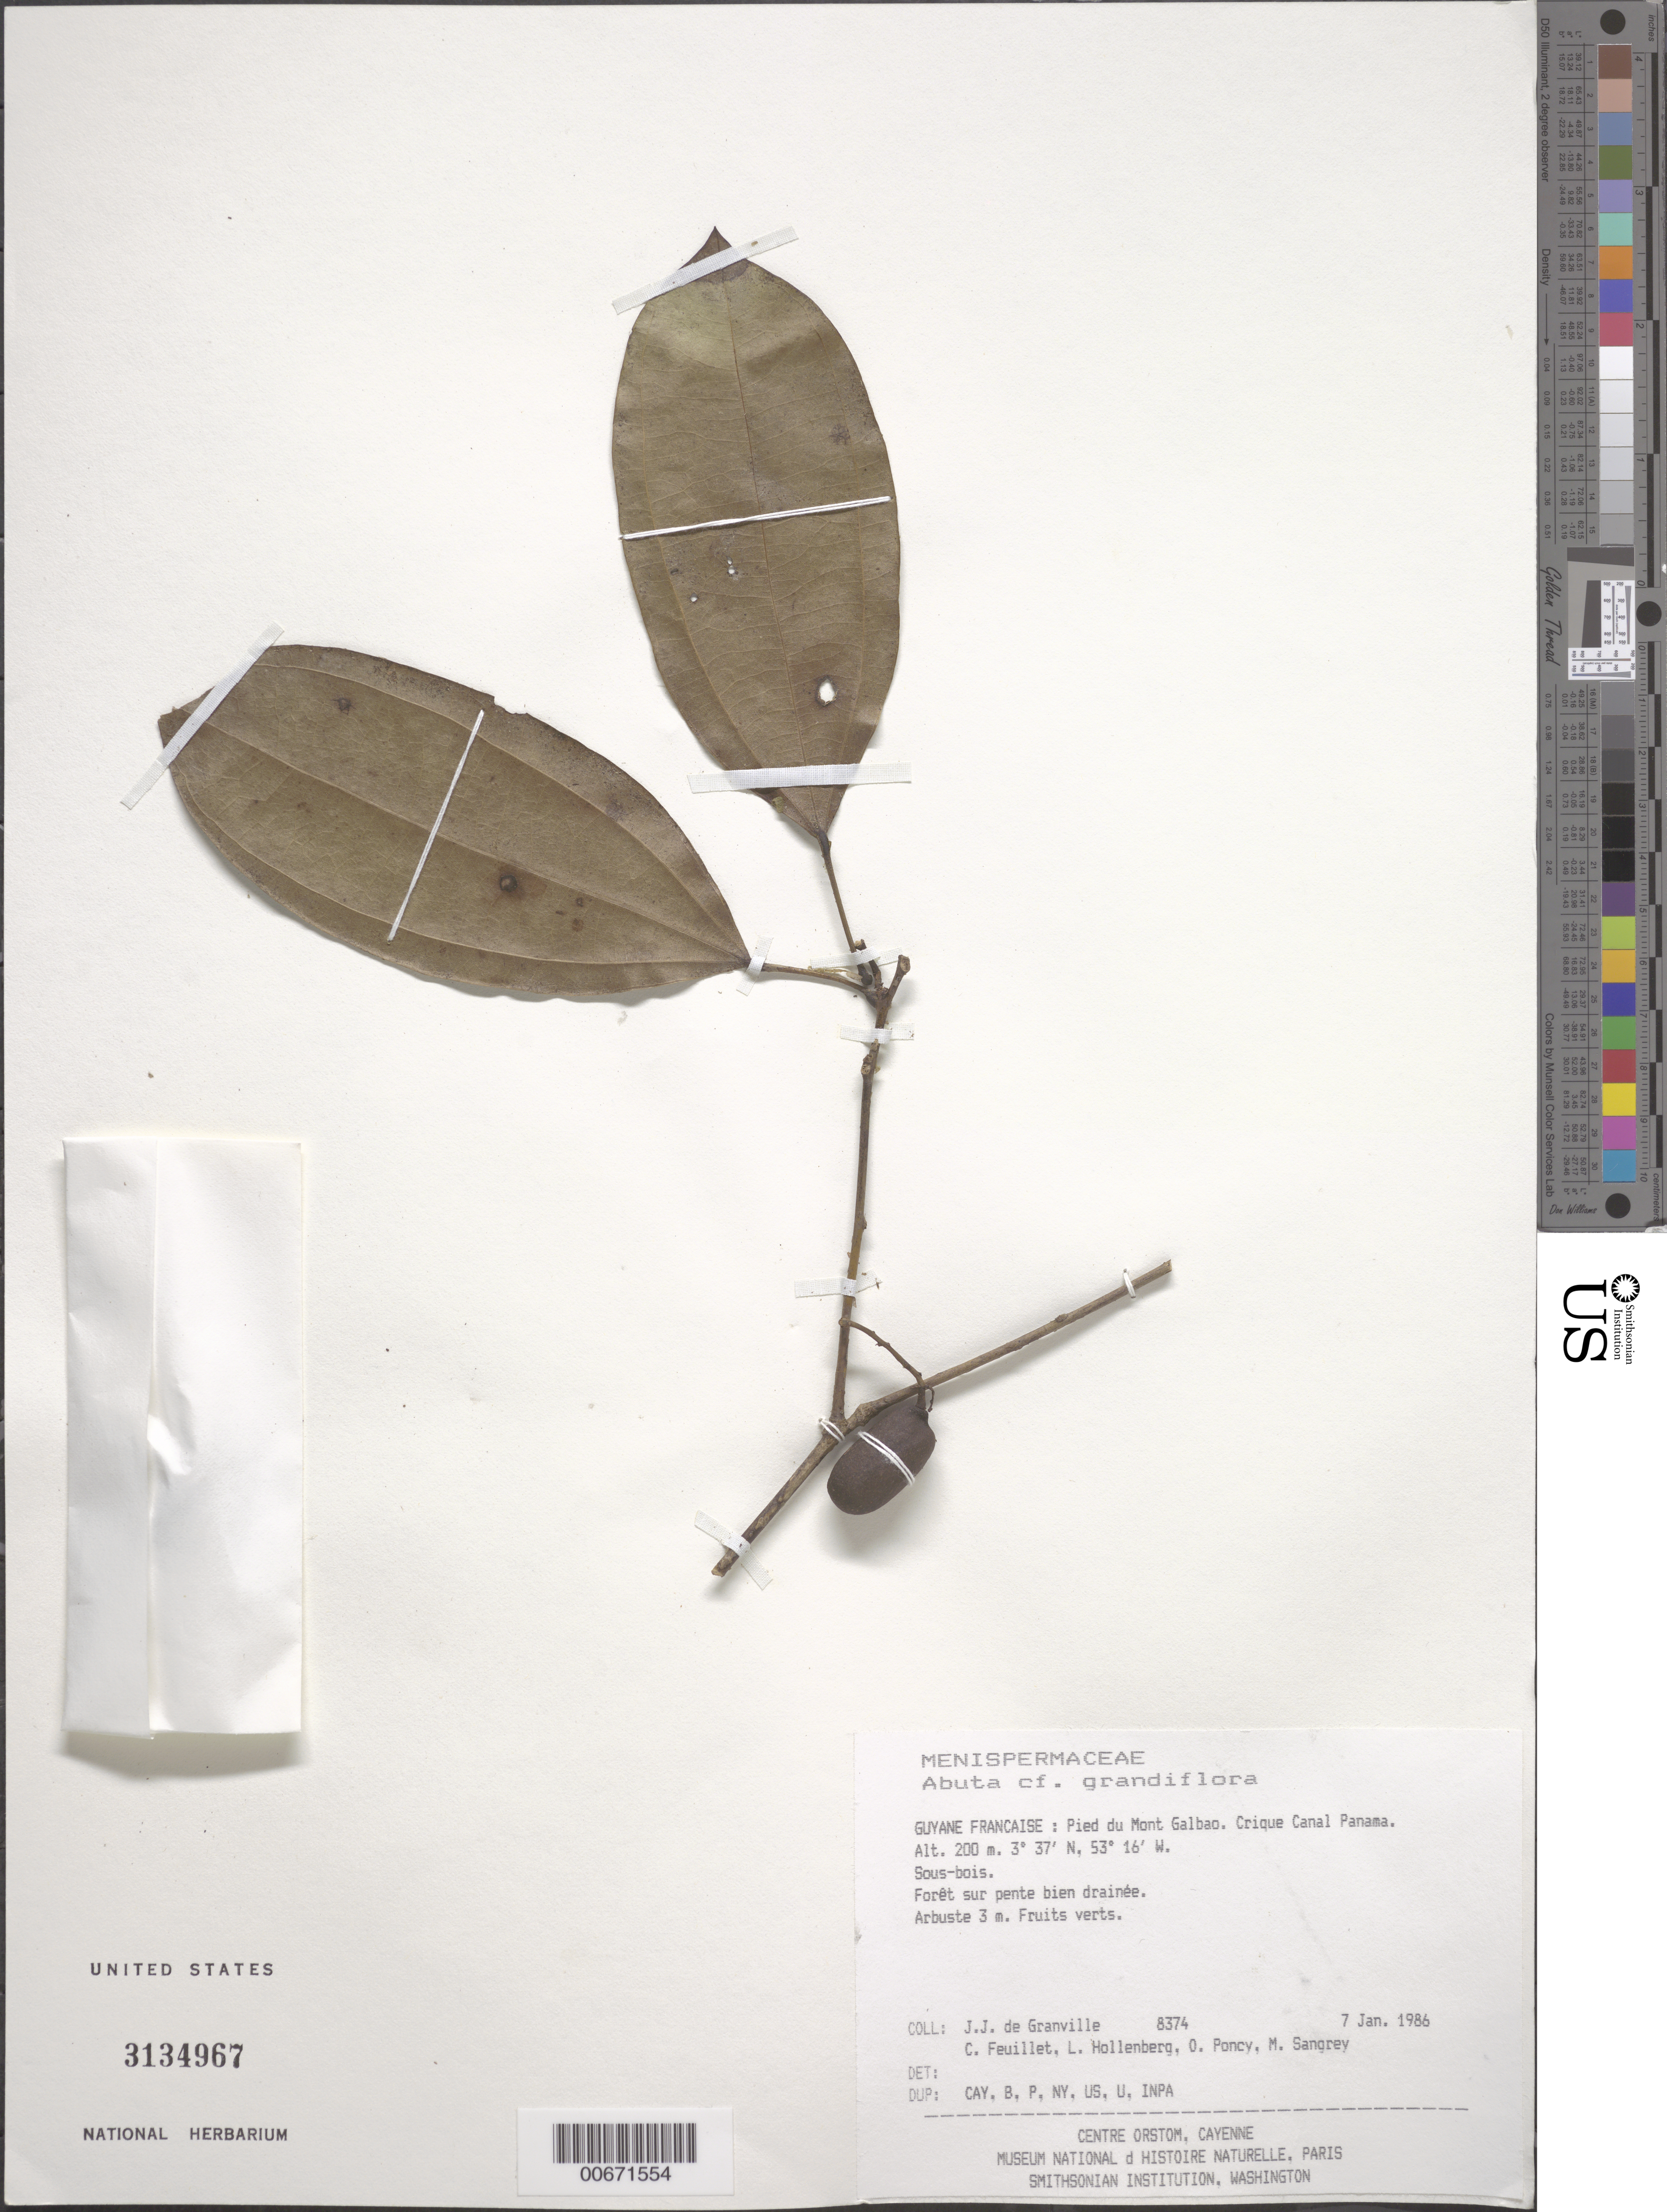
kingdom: Plantae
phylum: Tracheophyta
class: Magnoliopsida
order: Ranunculales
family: Menispermaceae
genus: Abuta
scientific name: Abuta grandifolia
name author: (Mart.) Sandwith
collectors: J.-J. de Granville, C. Feuillet, L. Hollenberg, O. Poncy & M. S. Sangrey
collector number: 8374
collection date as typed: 7-Jan-86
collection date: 1986-01-07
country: French Guiana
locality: Pied du Mont Galbao. Crique Canal Panama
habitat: Sous-bois; forêt sur pent bien drainée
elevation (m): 200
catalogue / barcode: US 3134967